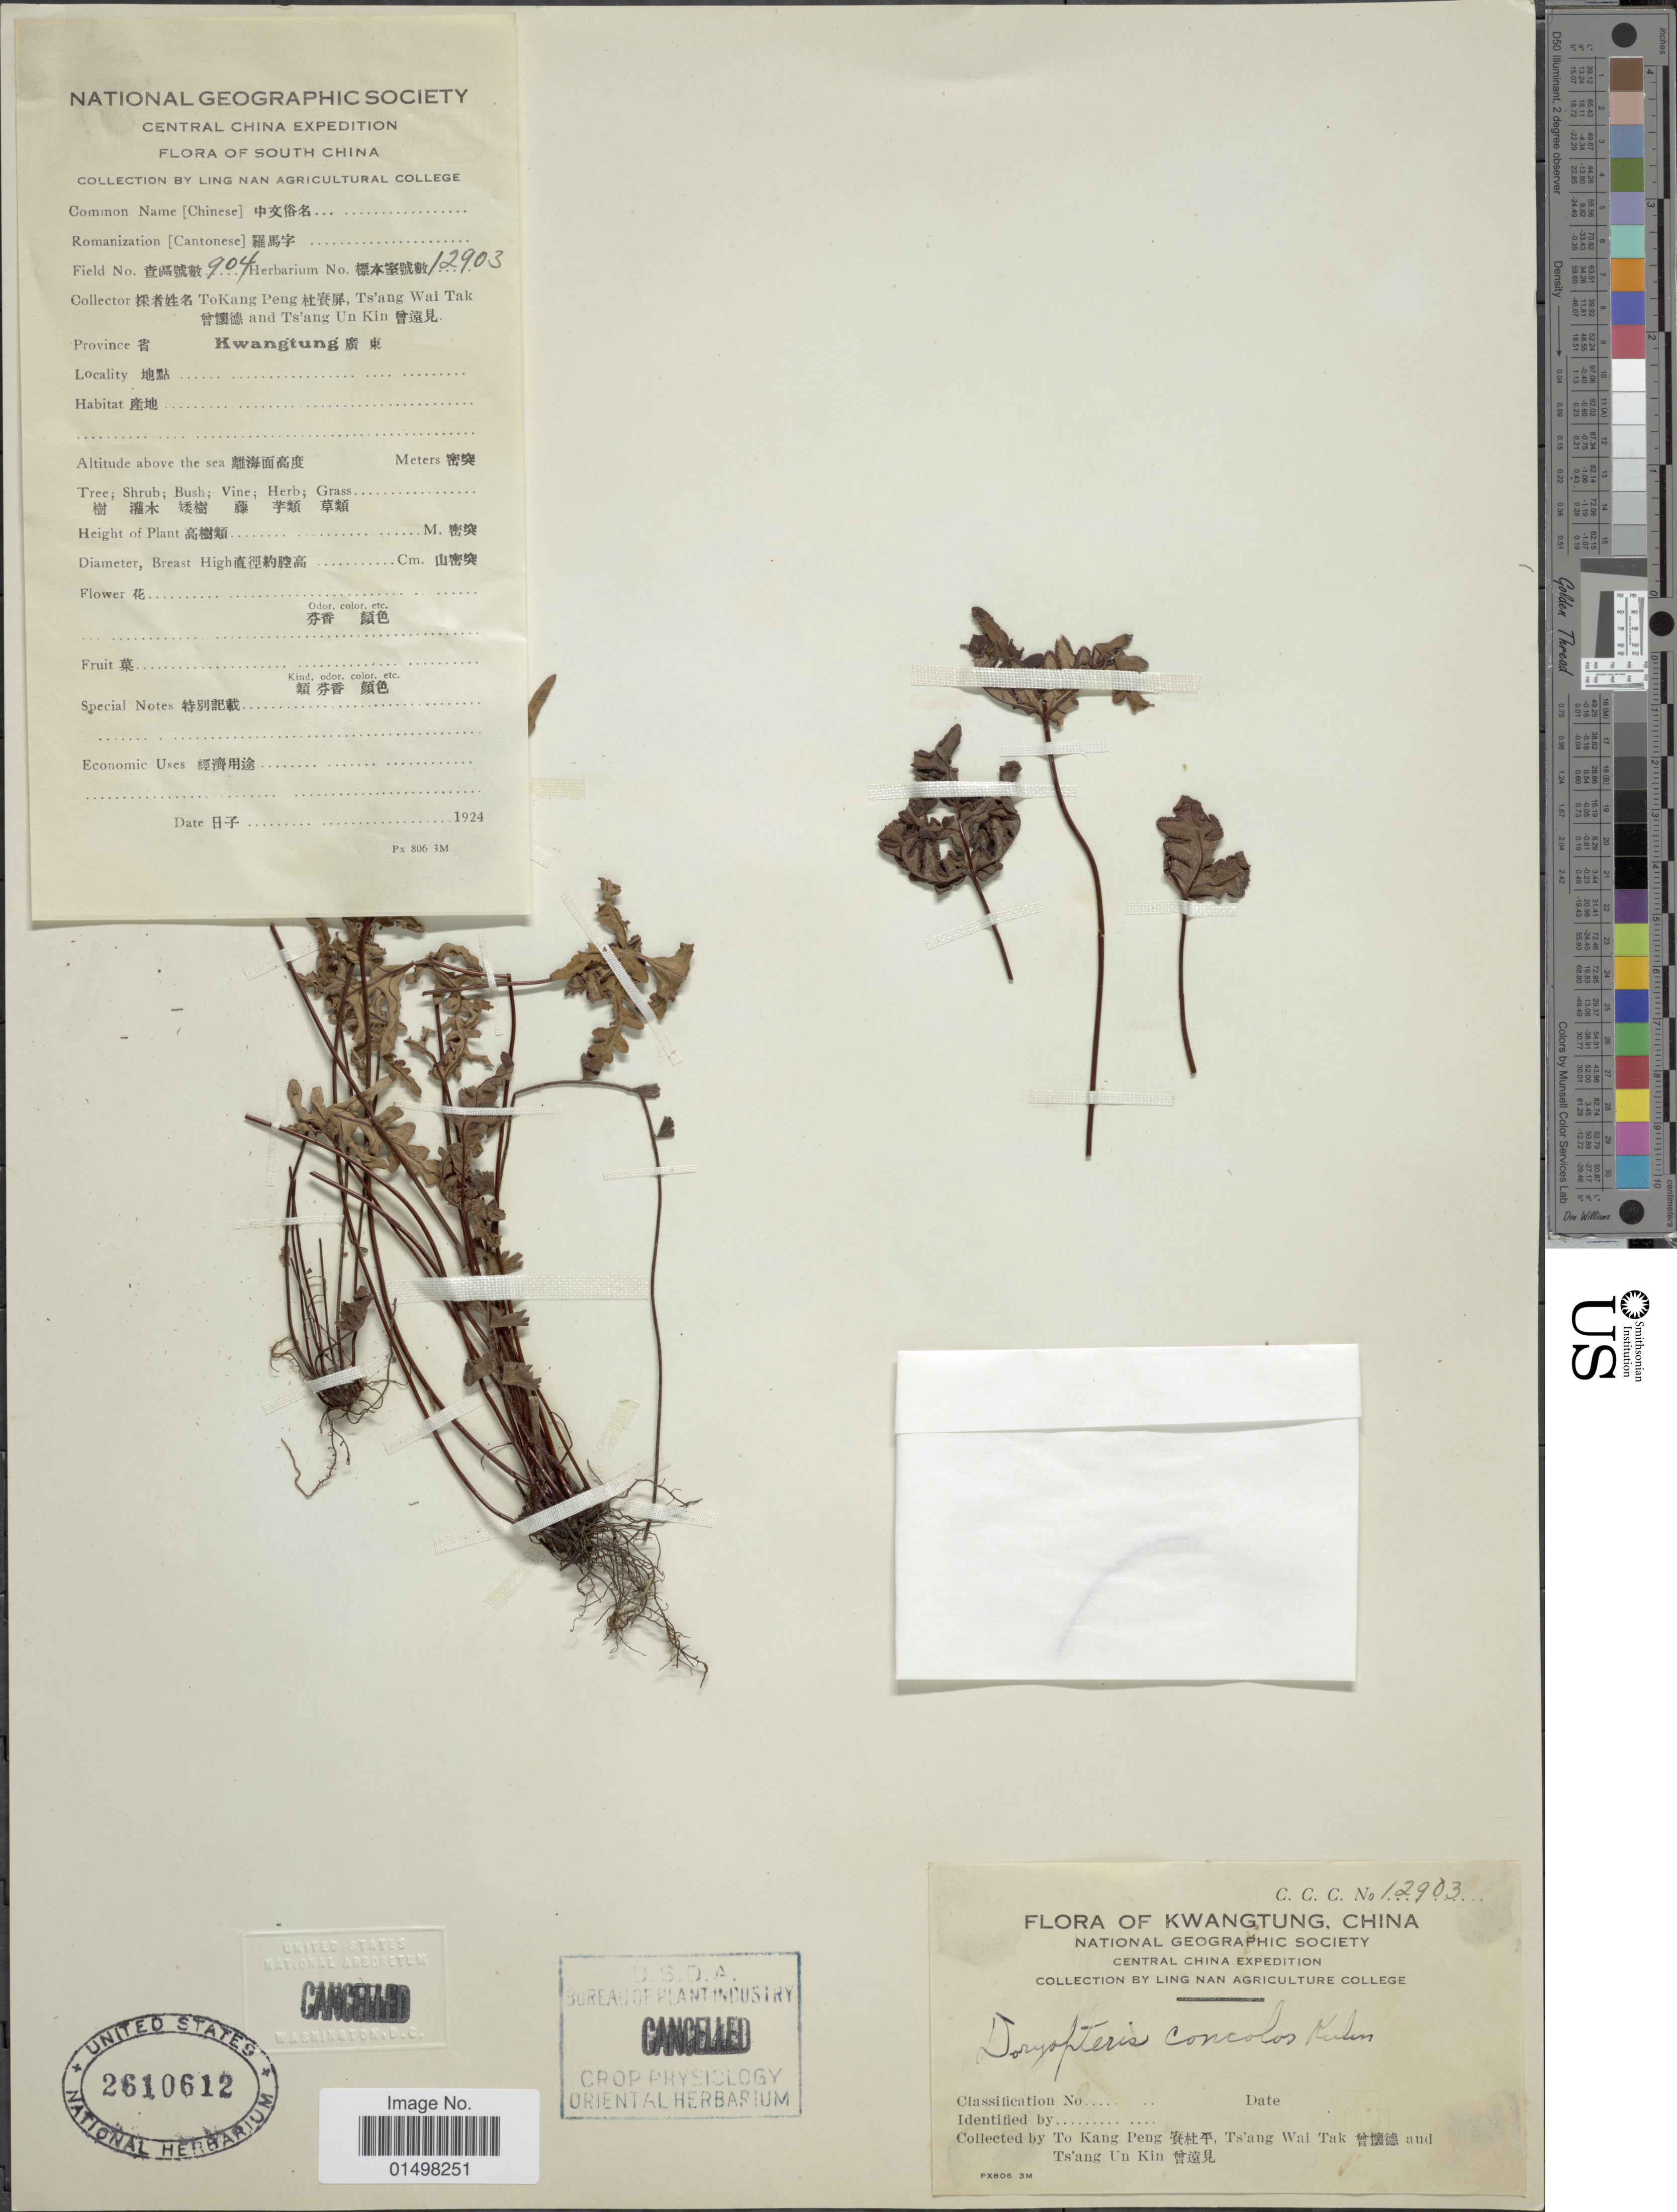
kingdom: Plantae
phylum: Tracheophyta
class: Polypodiopsida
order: Polypodiales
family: Pteridaceae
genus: Doryopteris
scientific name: Doryopteris concolor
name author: (Langsd. & Fisch.) Kuhn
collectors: T. K. Peng, T. Tak & T. Kin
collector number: CCC12903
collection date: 1924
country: China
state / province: Guangdong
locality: Kwangtung.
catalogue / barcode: US 2610612